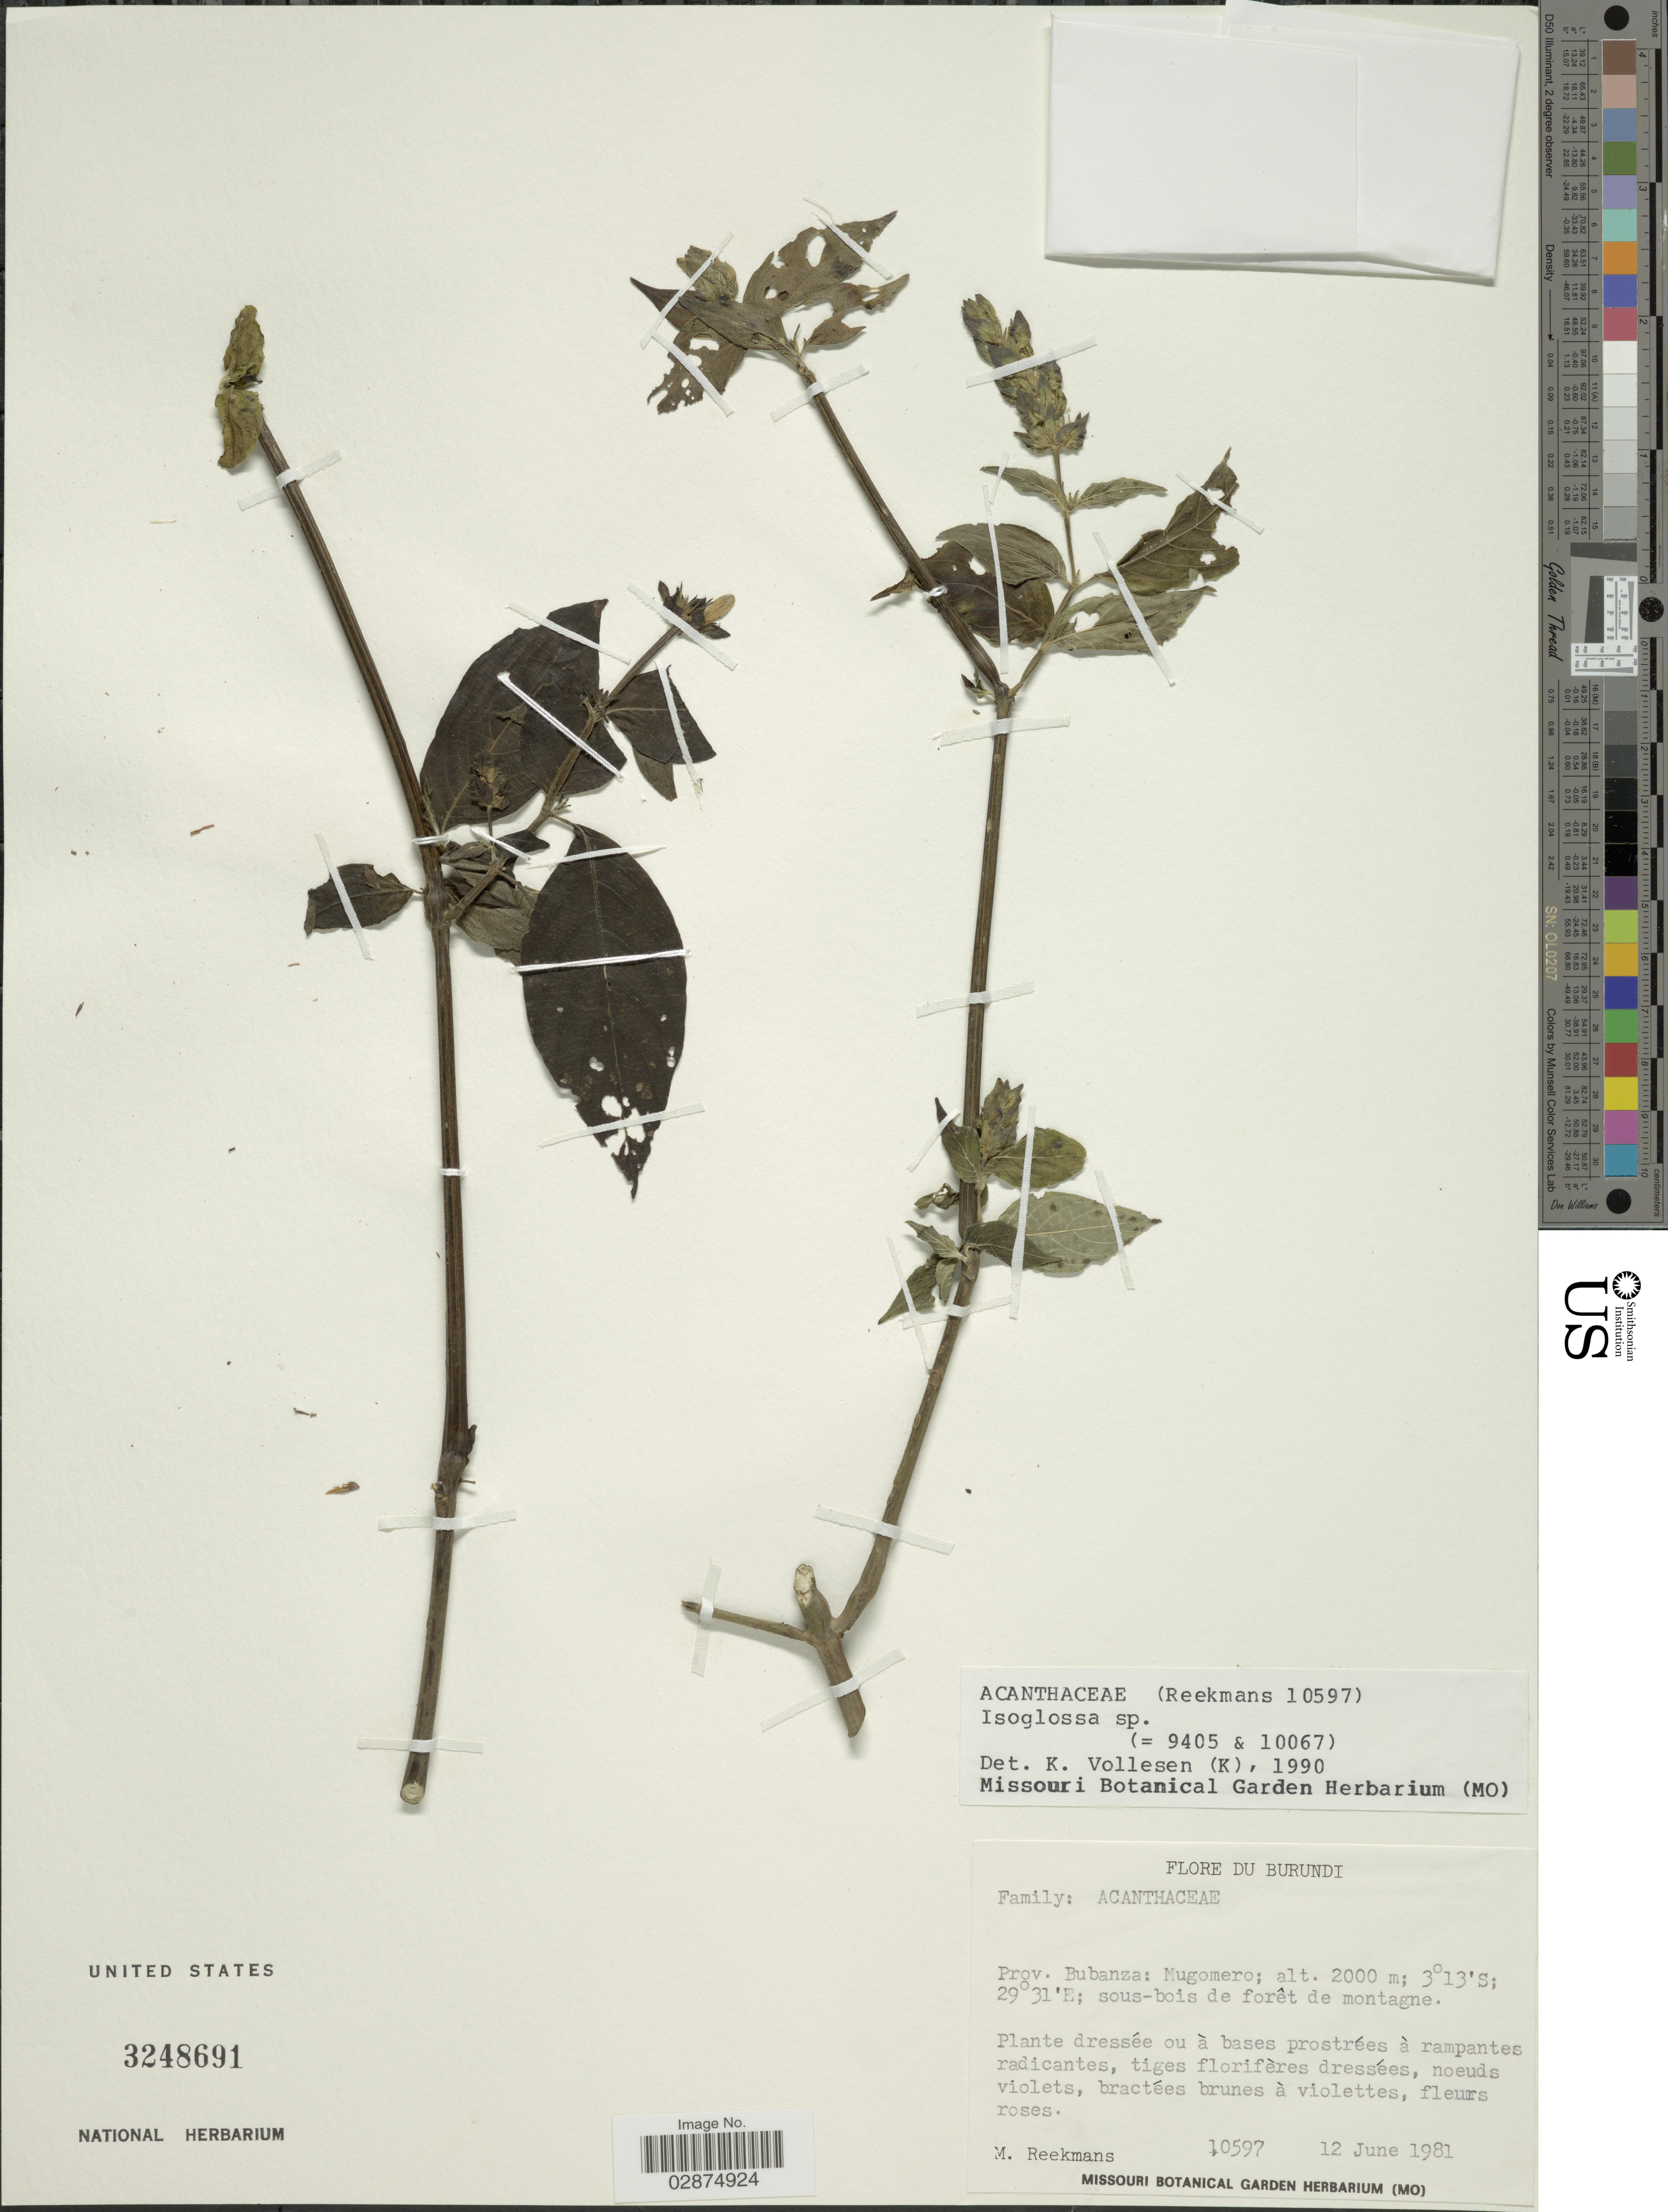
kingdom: Plantae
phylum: Tracheophyta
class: Magnoliopsida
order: Lamiales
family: Acanthaceae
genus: Isoglossa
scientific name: Isoglossa sp.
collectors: M. Reekmans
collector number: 10597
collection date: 1981-06-12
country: Burundi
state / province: Bubanza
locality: Mugomero.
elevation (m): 2000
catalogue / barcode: US 3248691